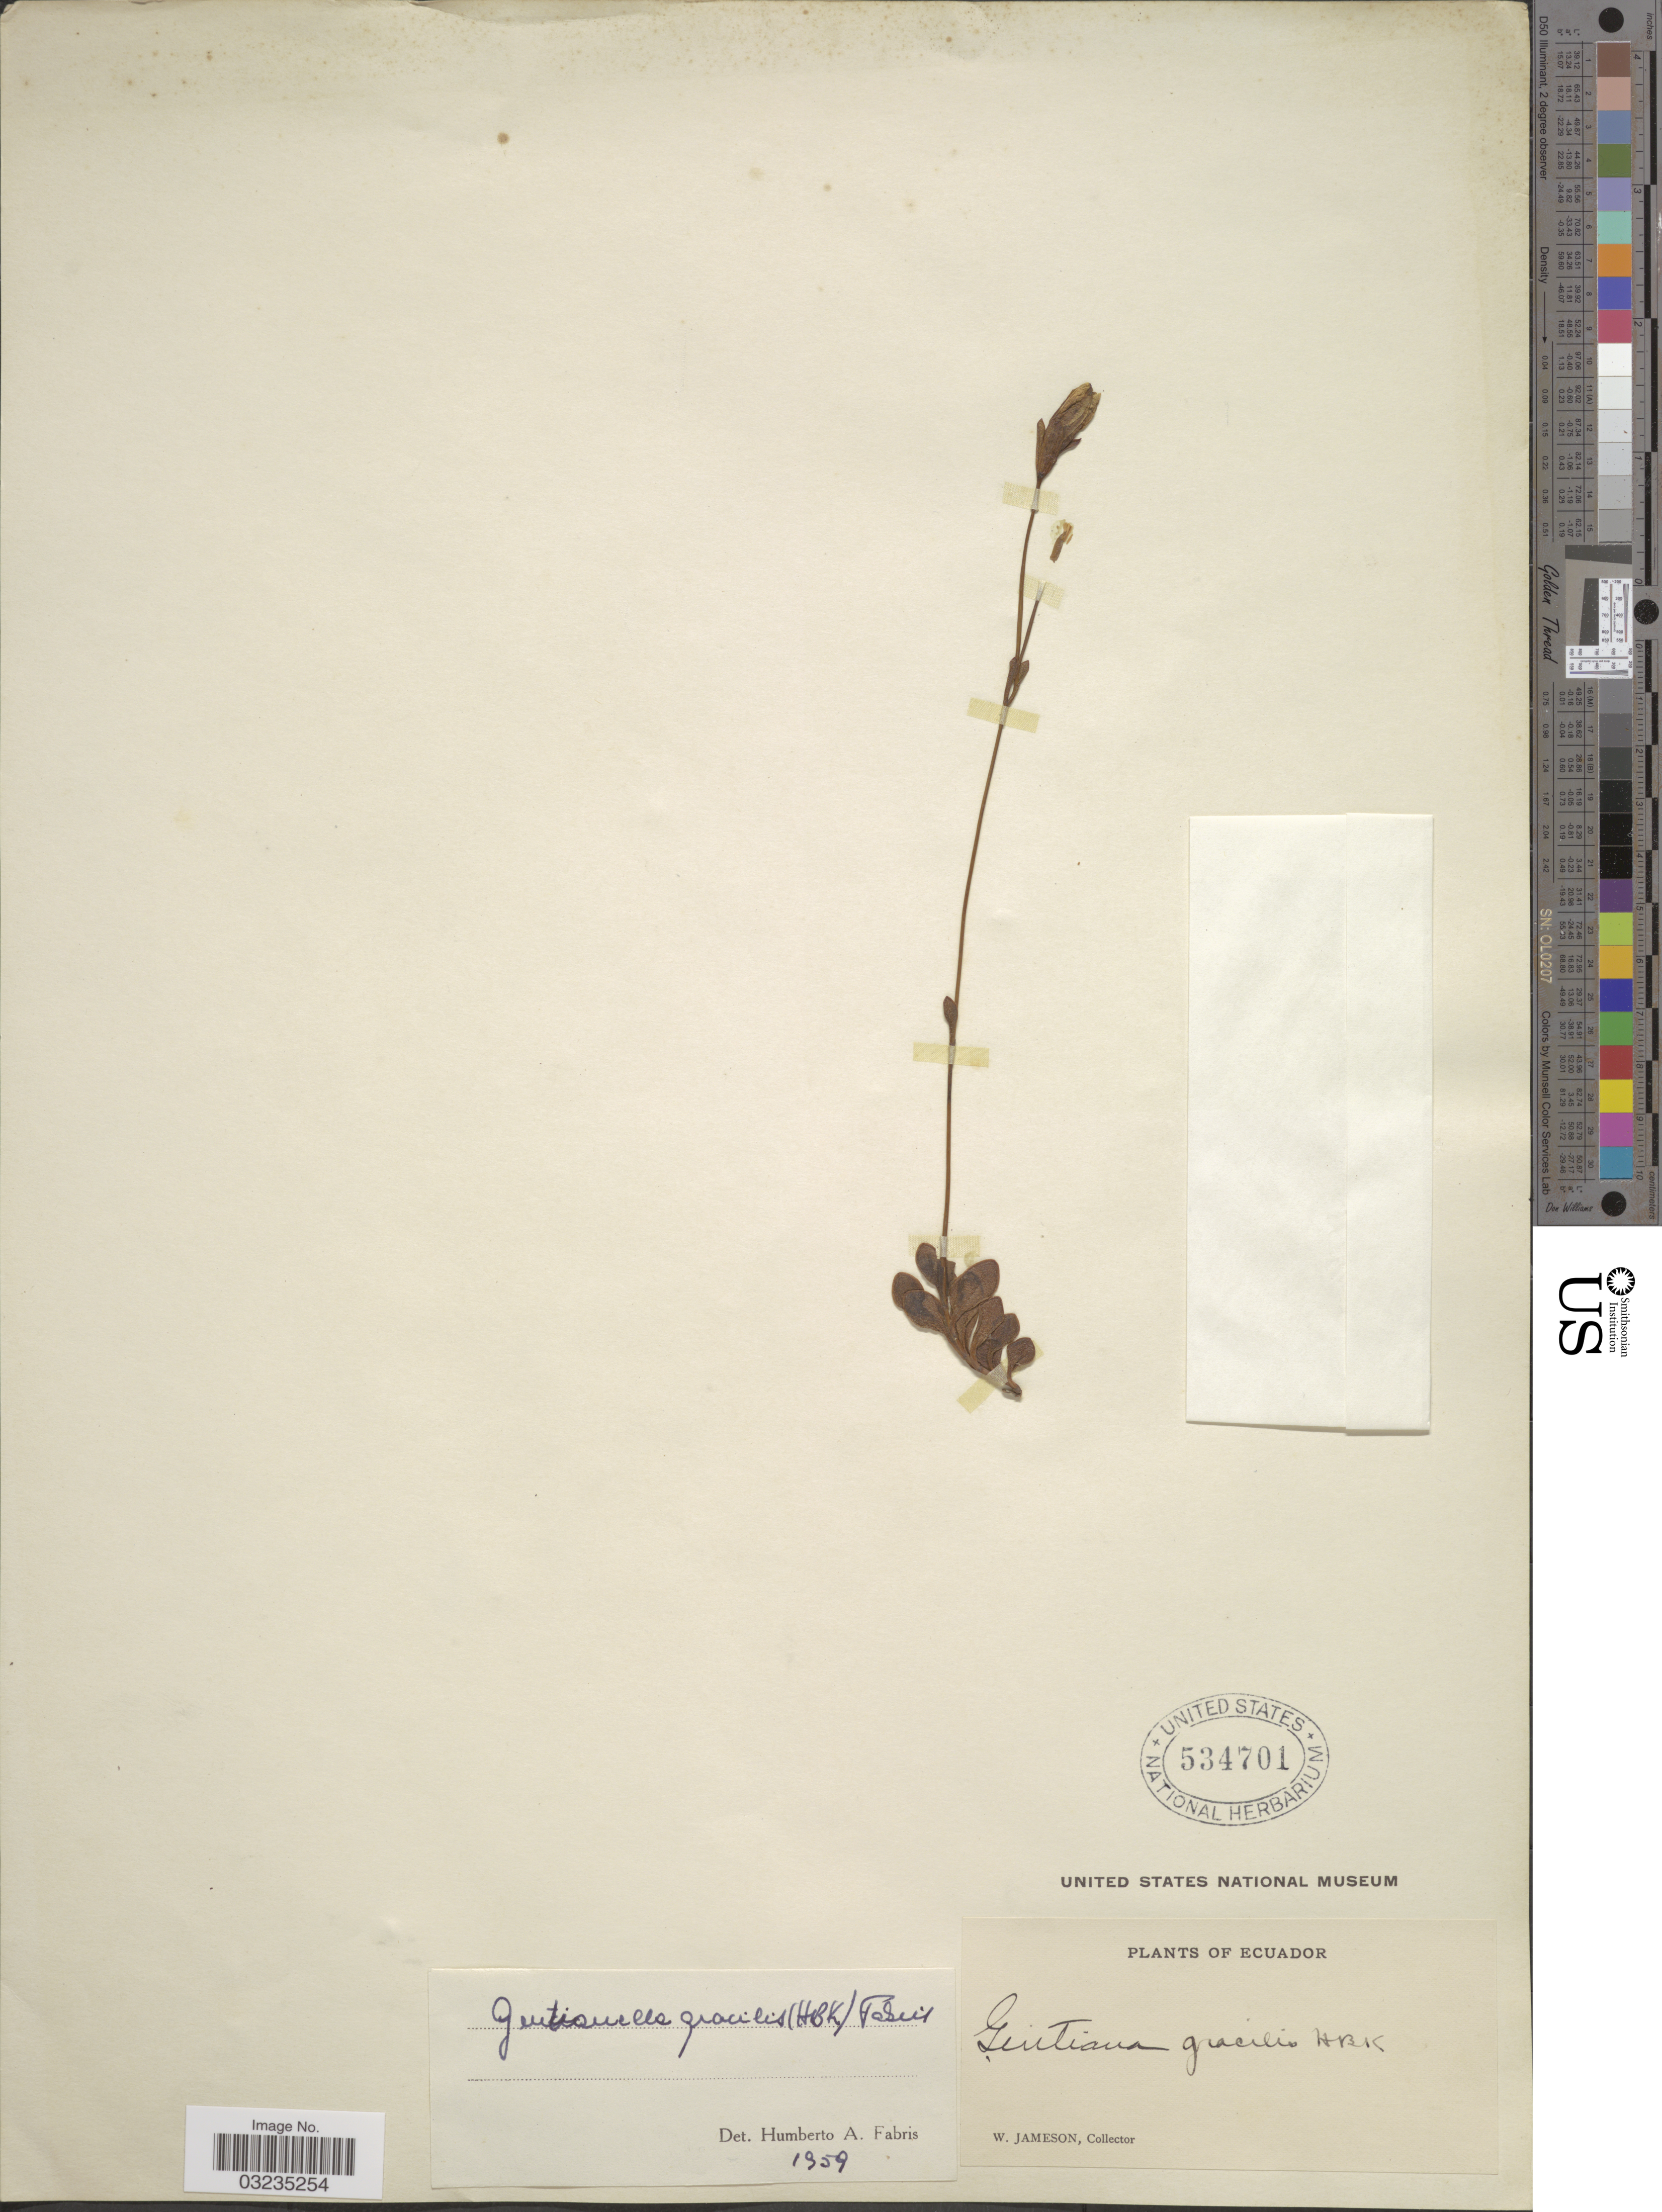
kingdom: Plantae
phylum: Tracheophyta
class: Magnoliopsida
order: Gentianales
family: Gentianaceae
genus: Gentiana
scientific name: Gentiana gracilis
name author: (Kunth) Fabris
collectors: W. Jameson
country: Ecuador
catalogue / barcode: US 534701